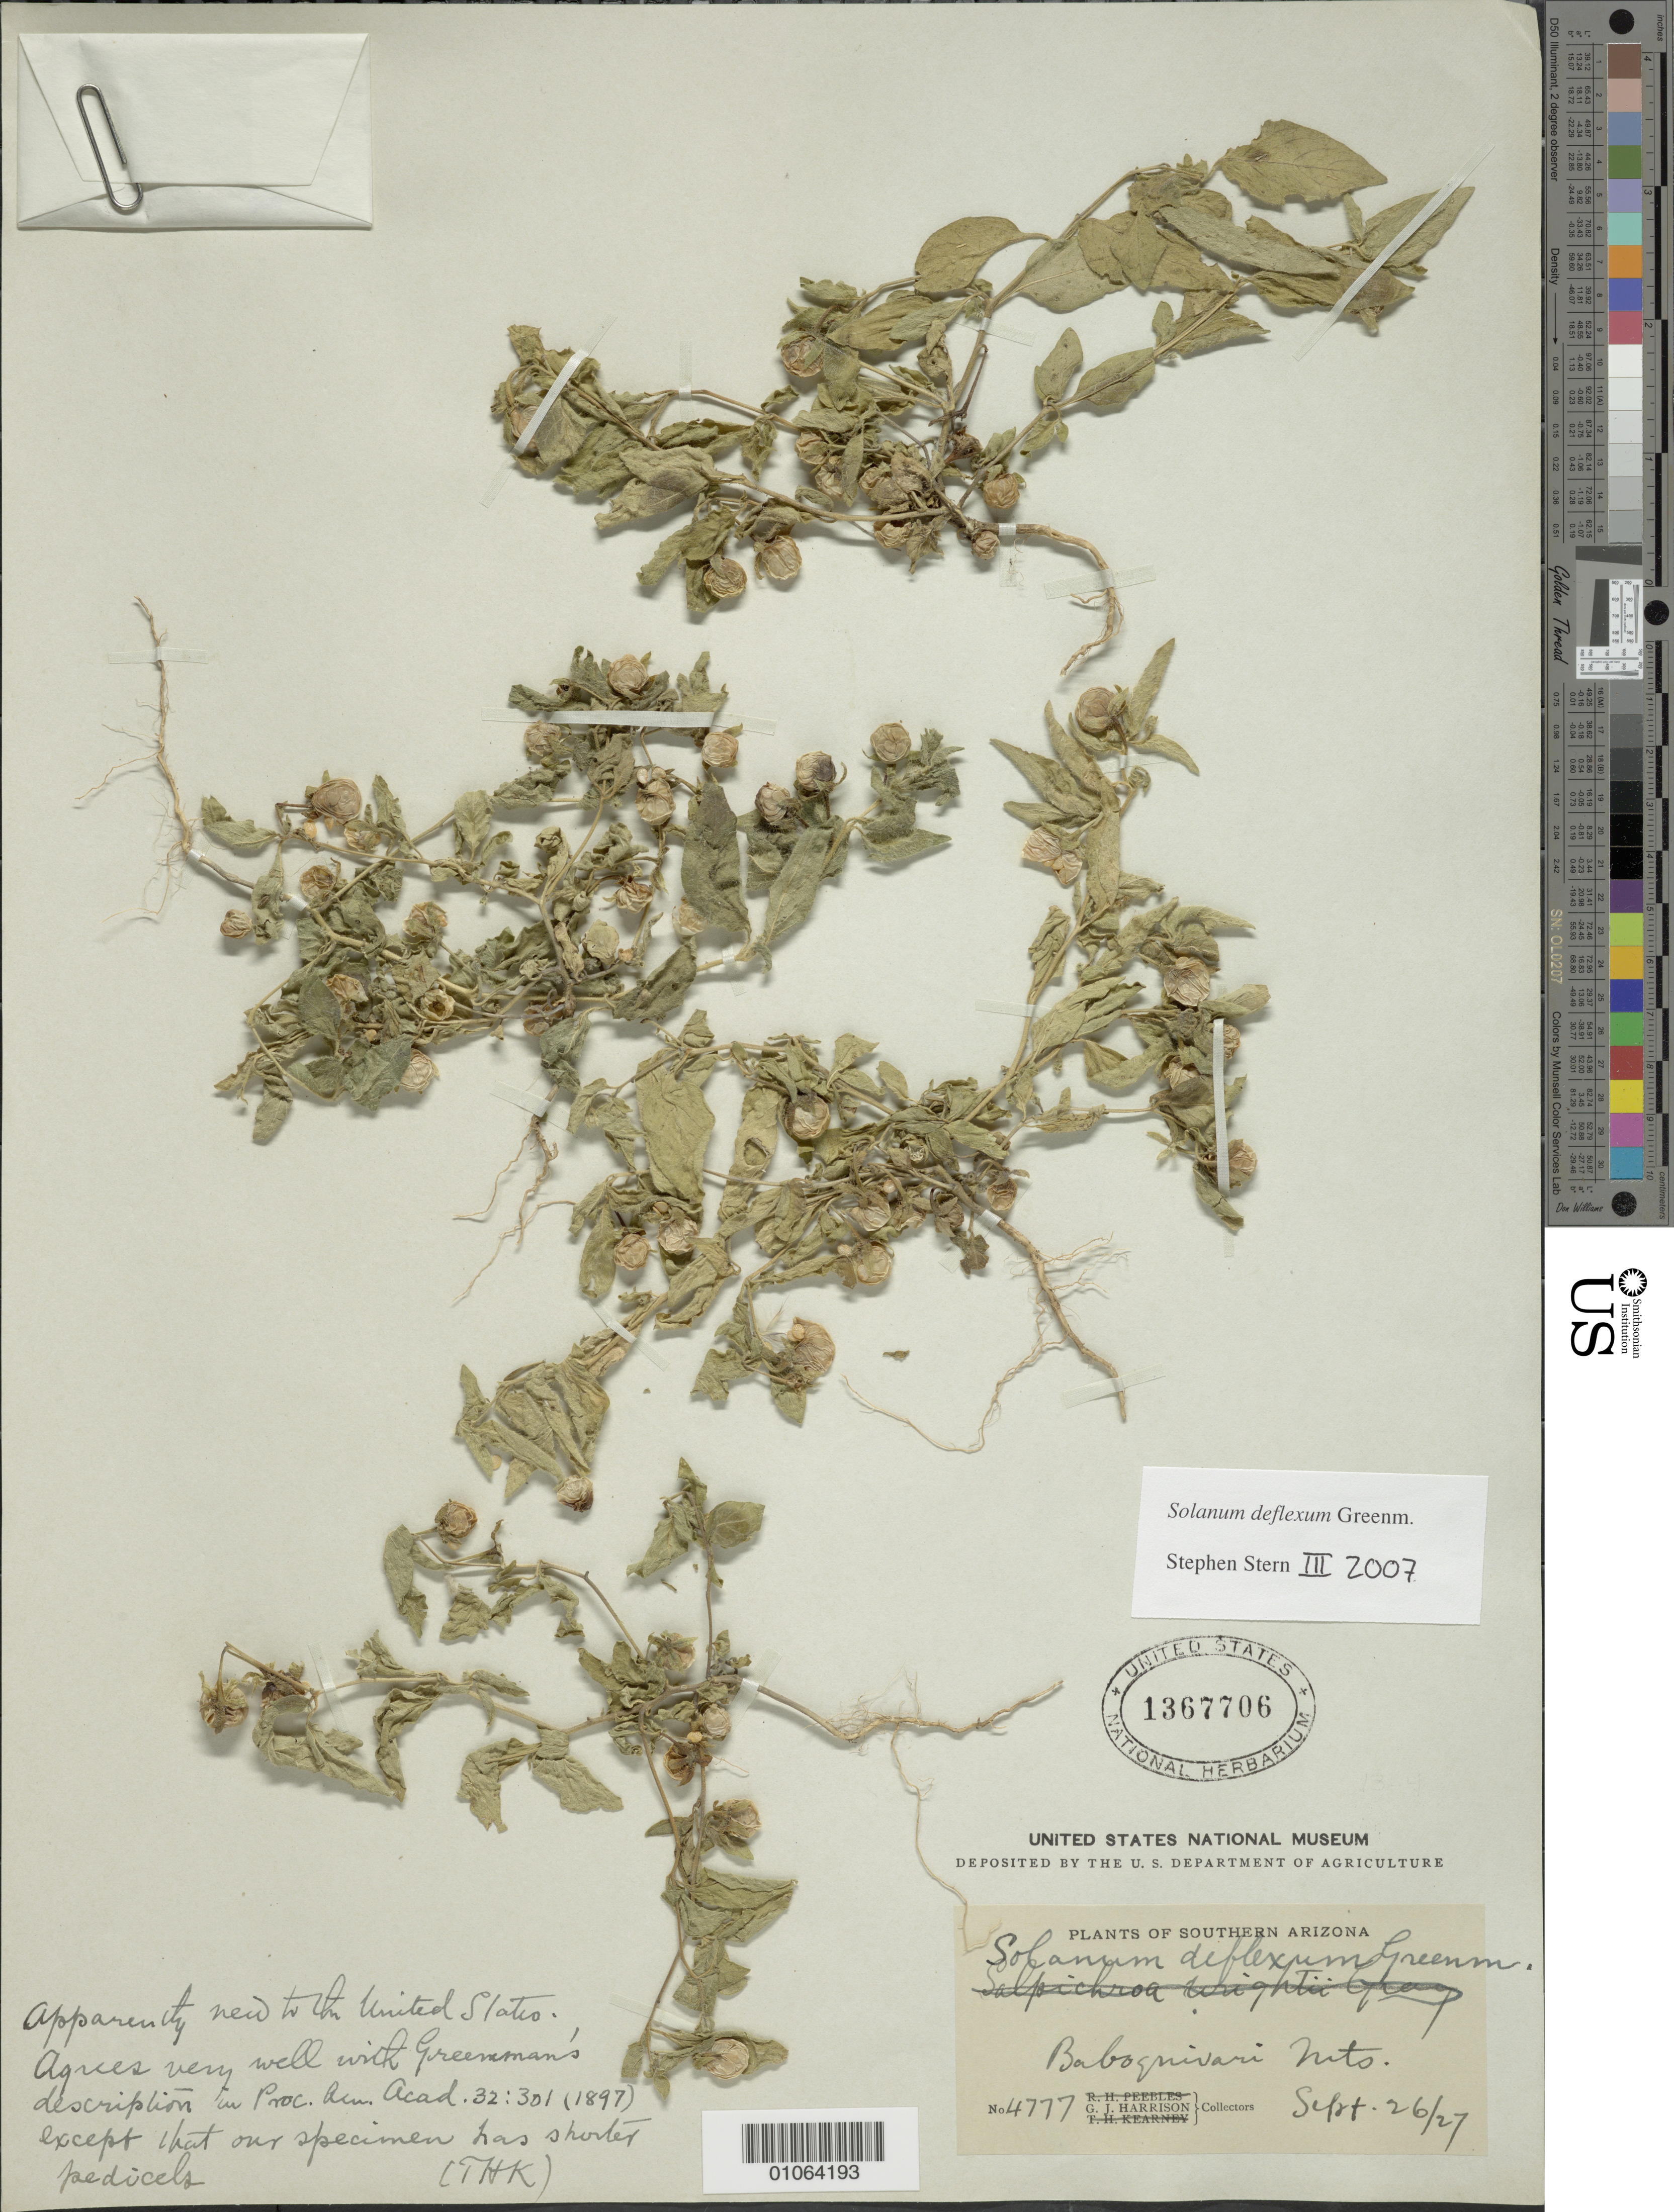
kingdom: Plantae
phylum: Tracheophyta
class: Magnoliopsida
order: Solanales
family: Solanaceae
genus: Solanum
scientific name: Solanum deflexum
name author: Greenm.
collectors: G. J. Harrison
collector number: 4777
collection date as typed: Transcribed d/m/y: 26/9/27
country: United States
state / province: Arizona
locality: Southern Arizona. Baboquivari Mts.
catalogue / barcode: US 1367706